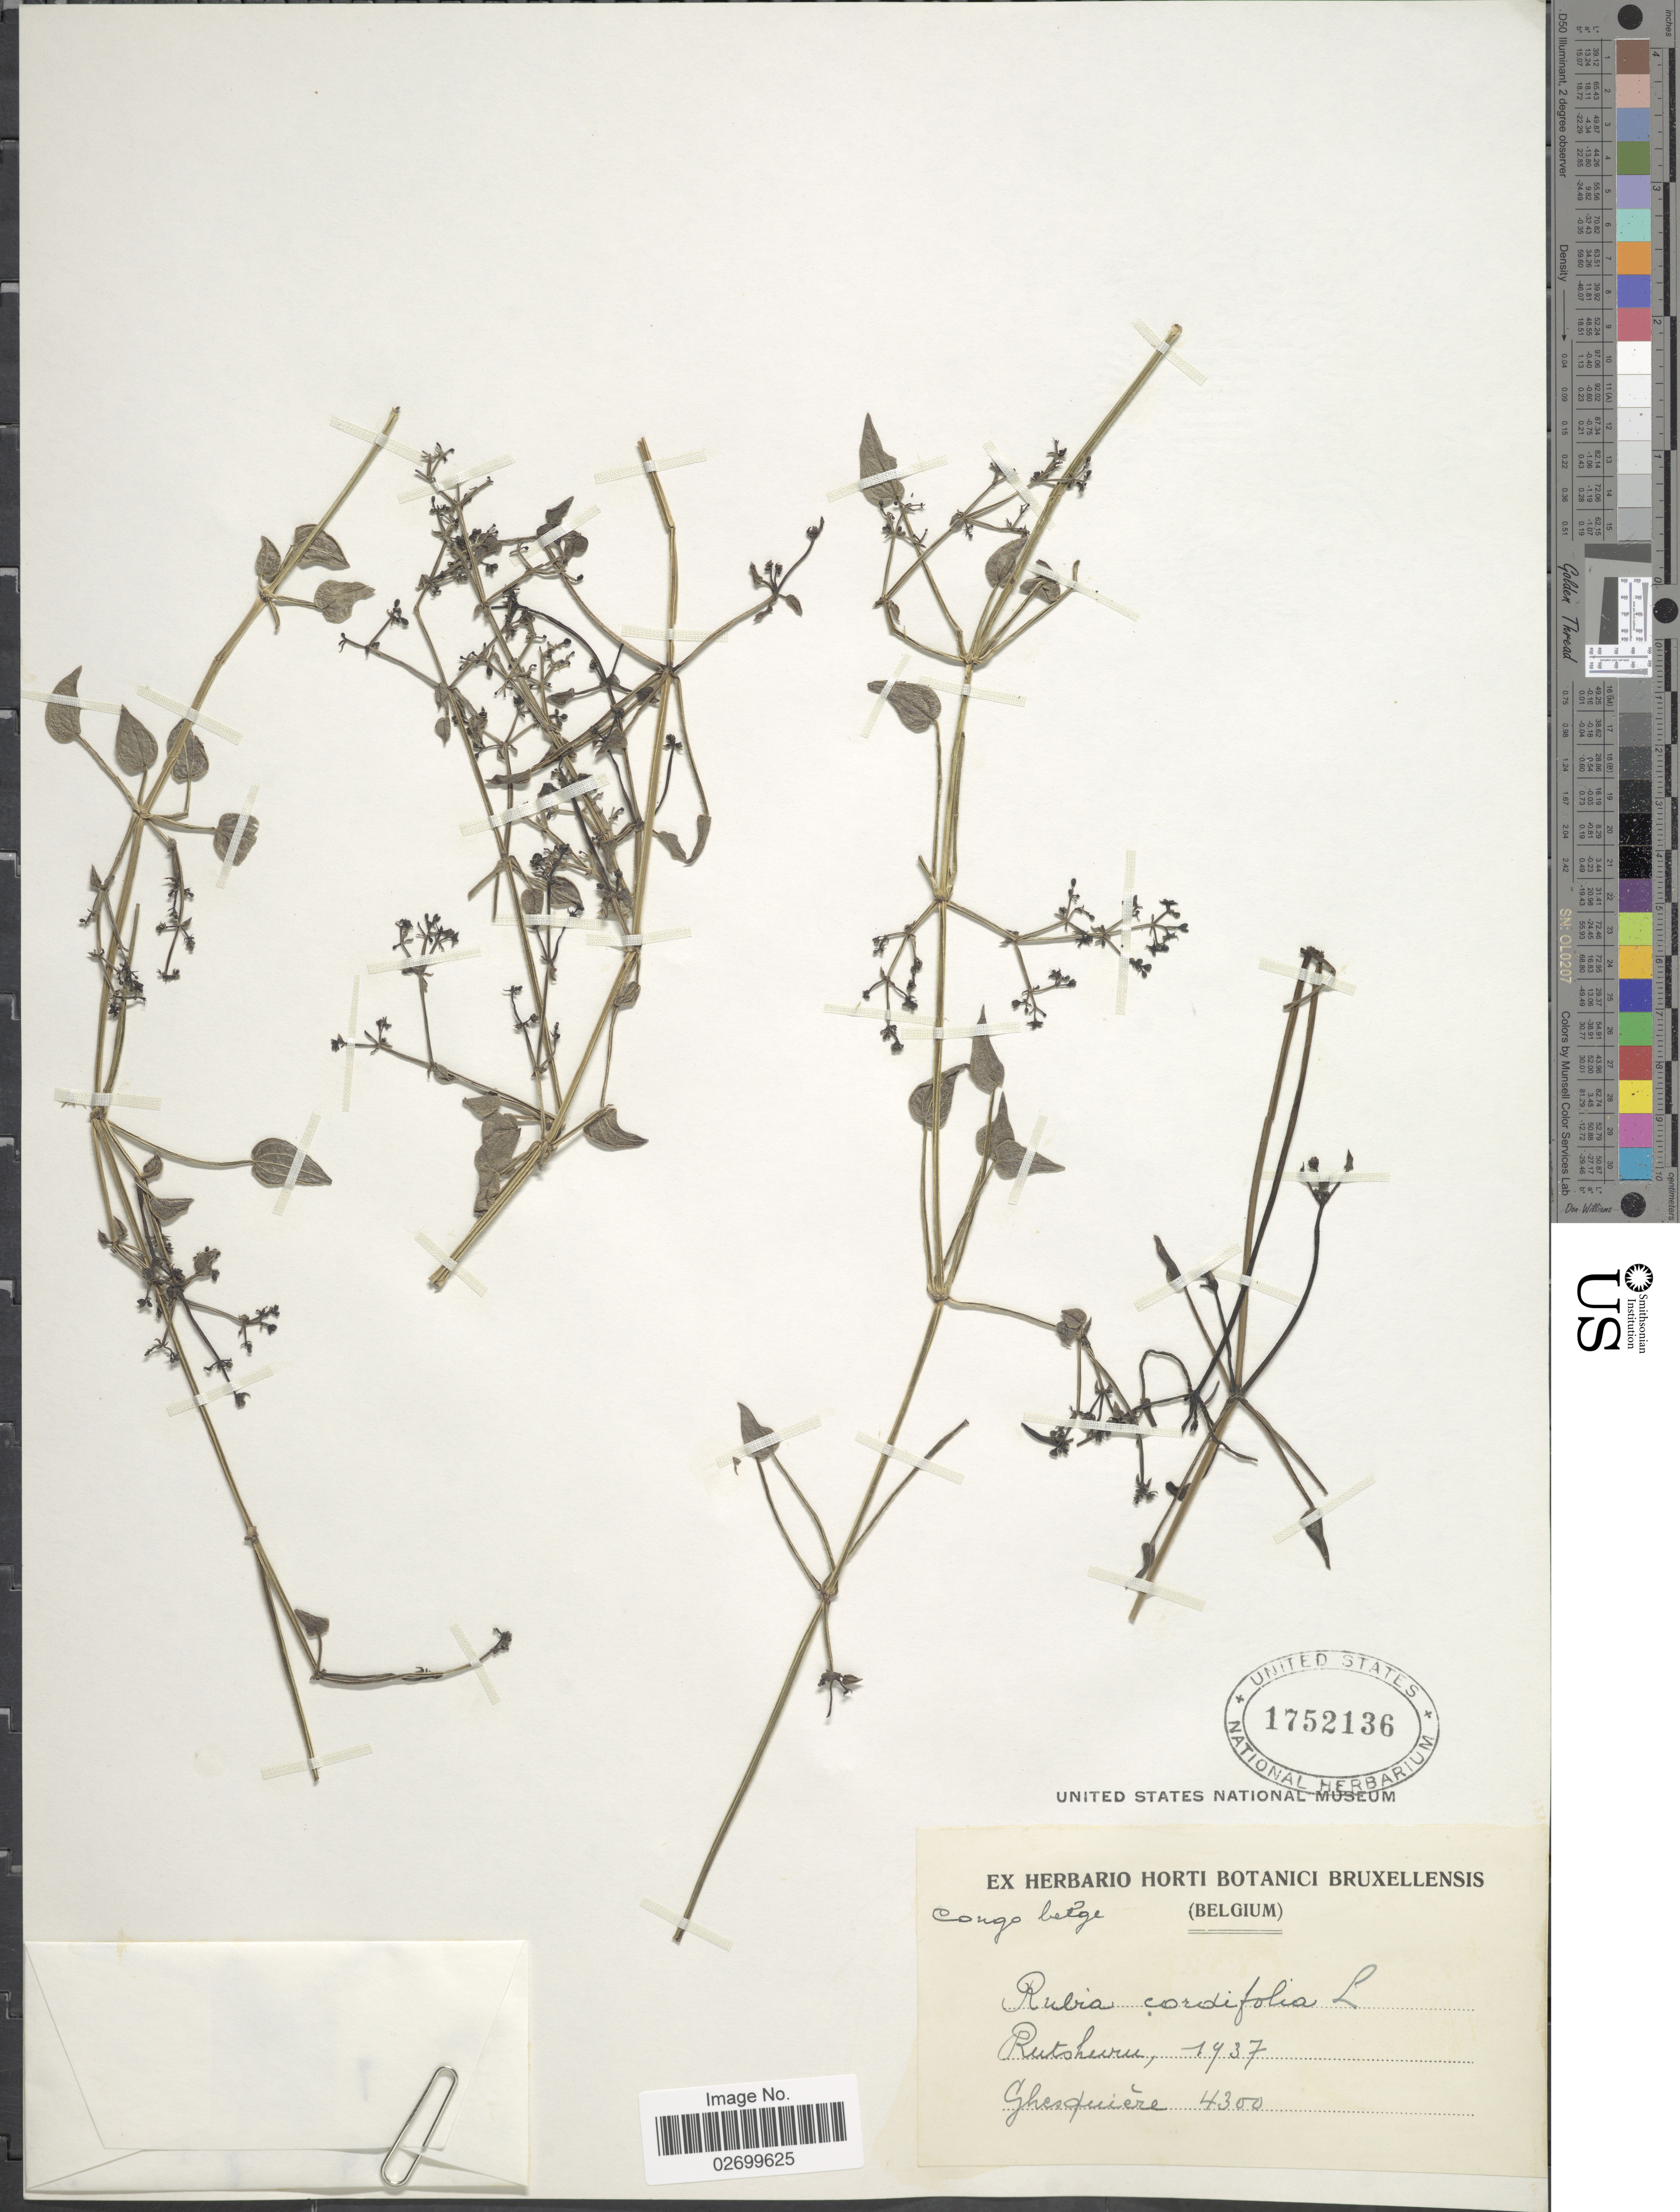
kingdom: Plantae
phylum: Tracheophyta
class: Magnoliopsida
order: Gentianales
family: Rubiaceae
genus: Rubia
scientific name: Rubia cordifolia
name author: L.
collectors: Ghesquière.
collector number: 4300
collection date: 1937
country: Congo, Democratic Republic of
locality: Rutshuru, Congo Belge.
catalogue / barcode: US 1752136